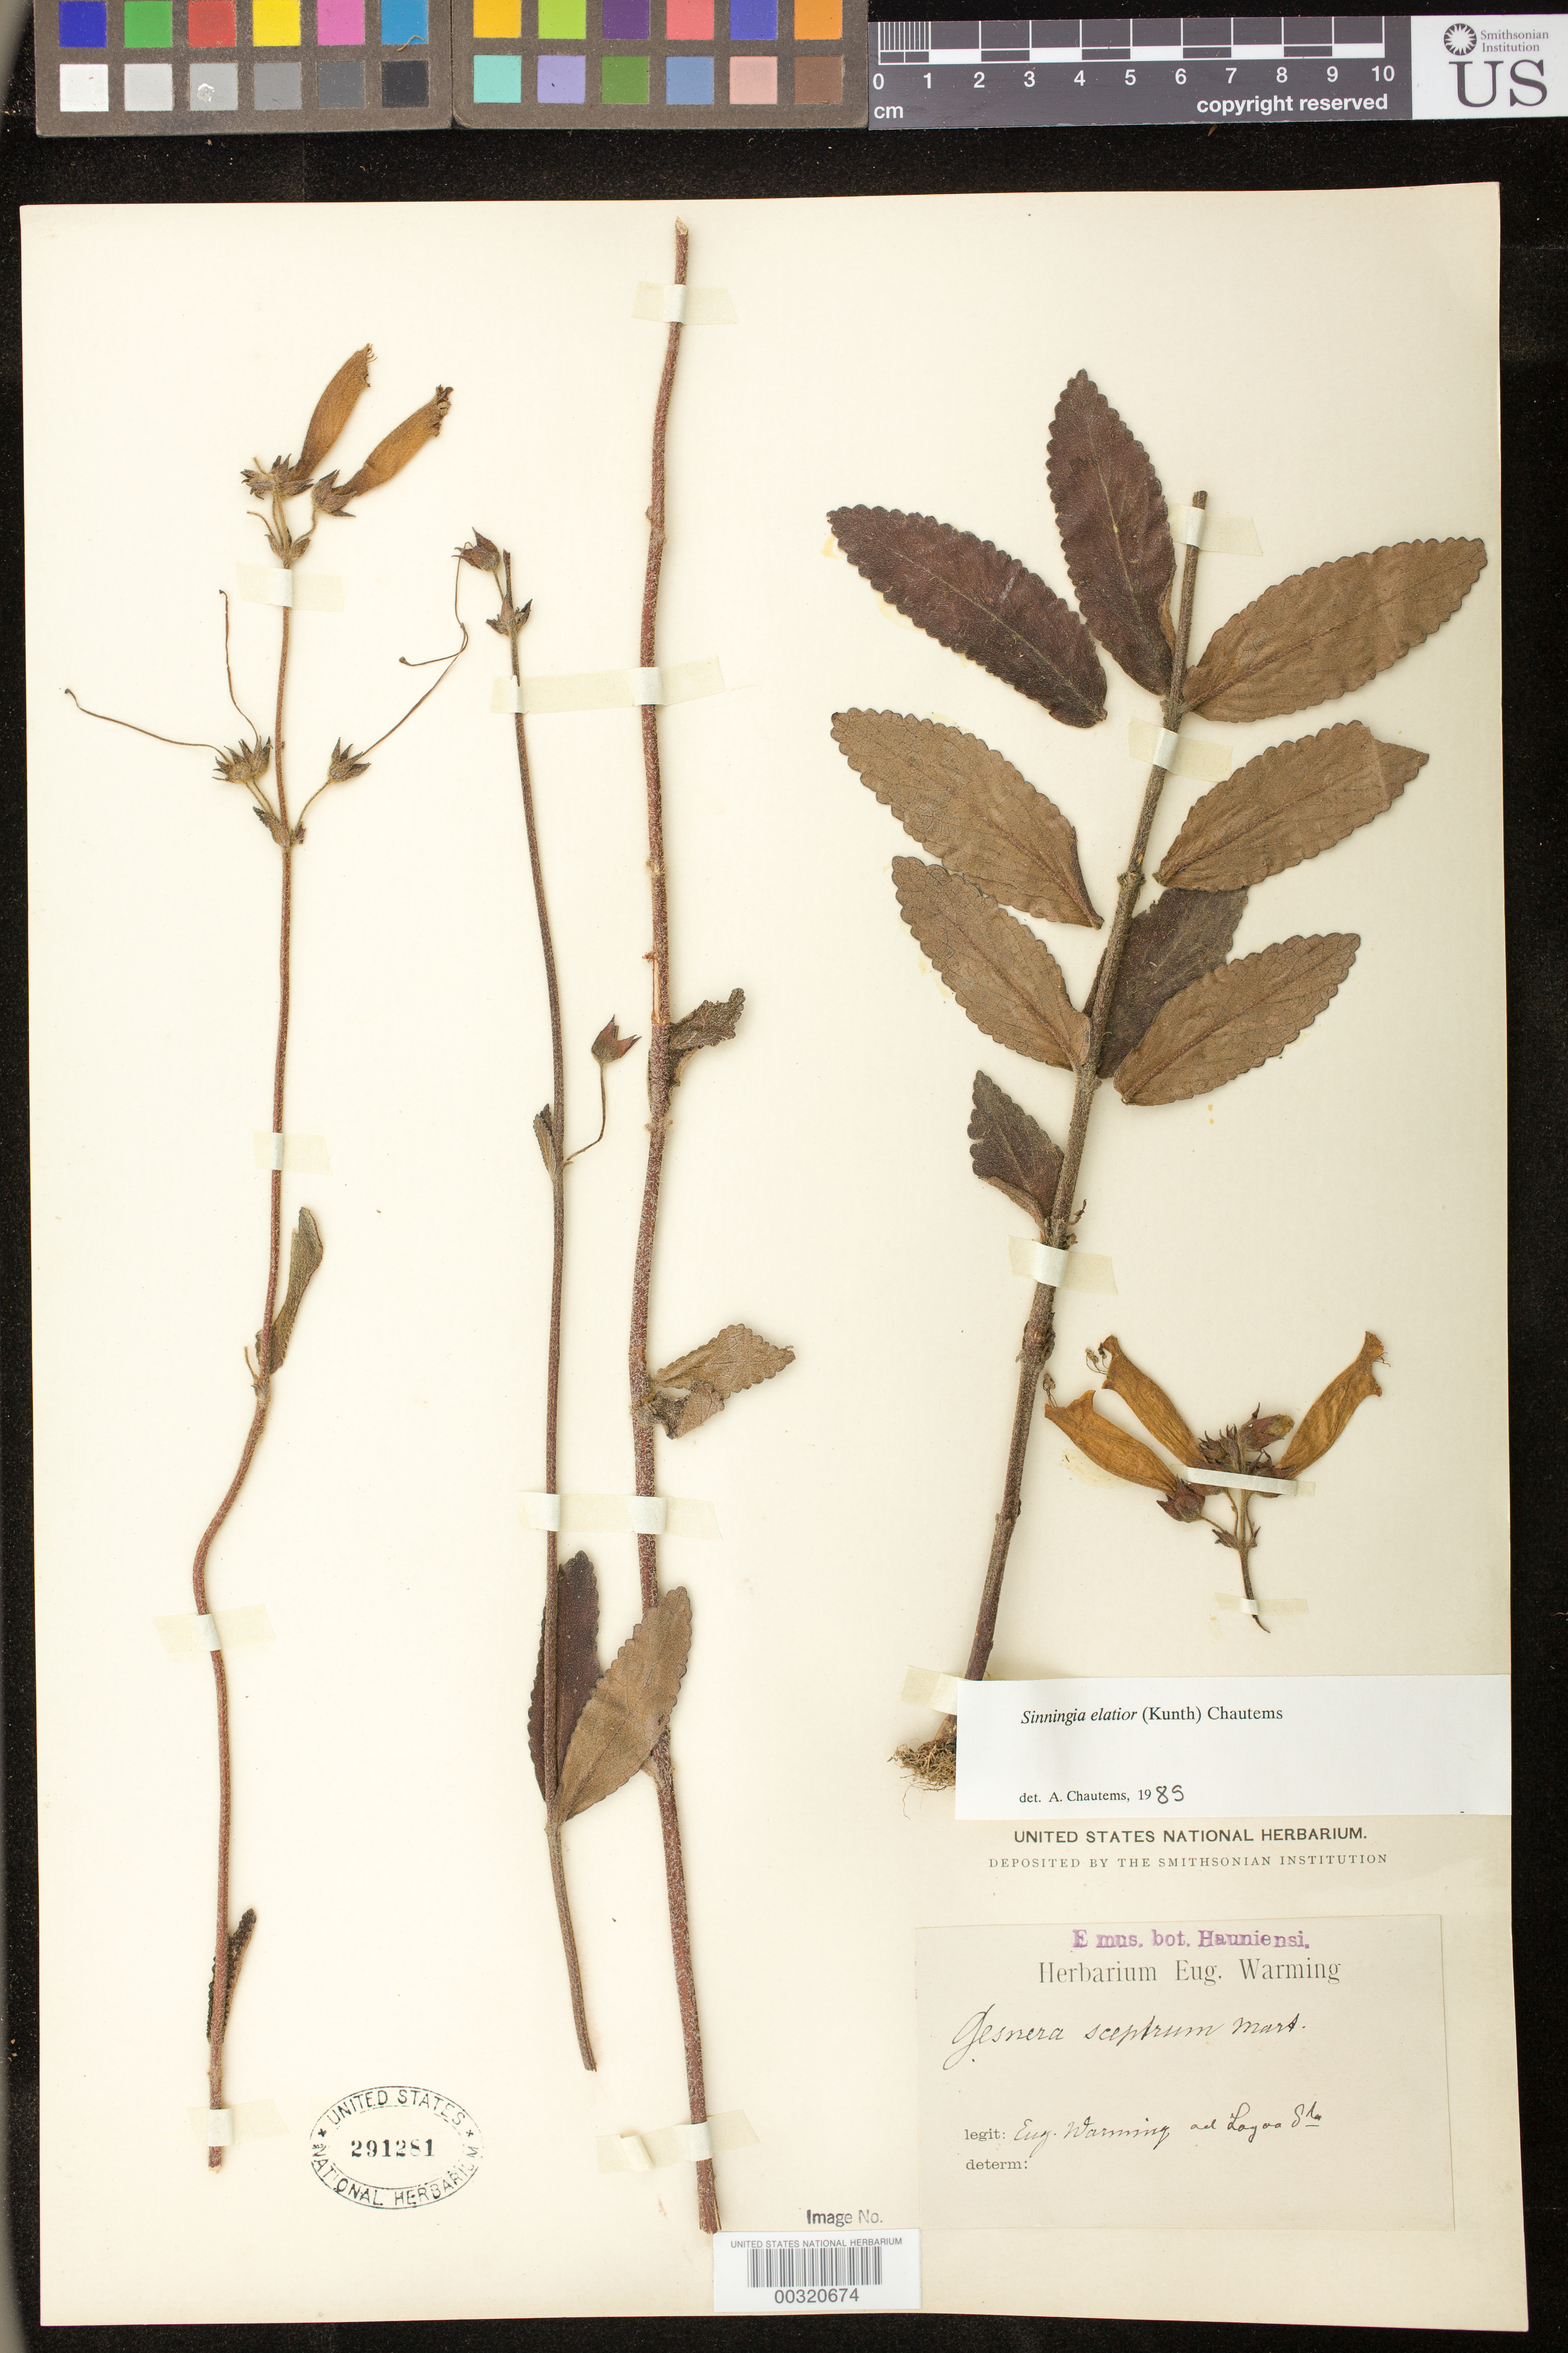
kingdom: Plantae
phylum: Tracheophyta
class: Magnoliopsida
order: Lamiales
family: Gesneriaceae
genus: Sinningia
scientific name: Sinningia elatior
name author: (Kunth) Chautems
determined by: Chautems, A. P.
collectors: E. Warming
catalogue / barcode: US 291281